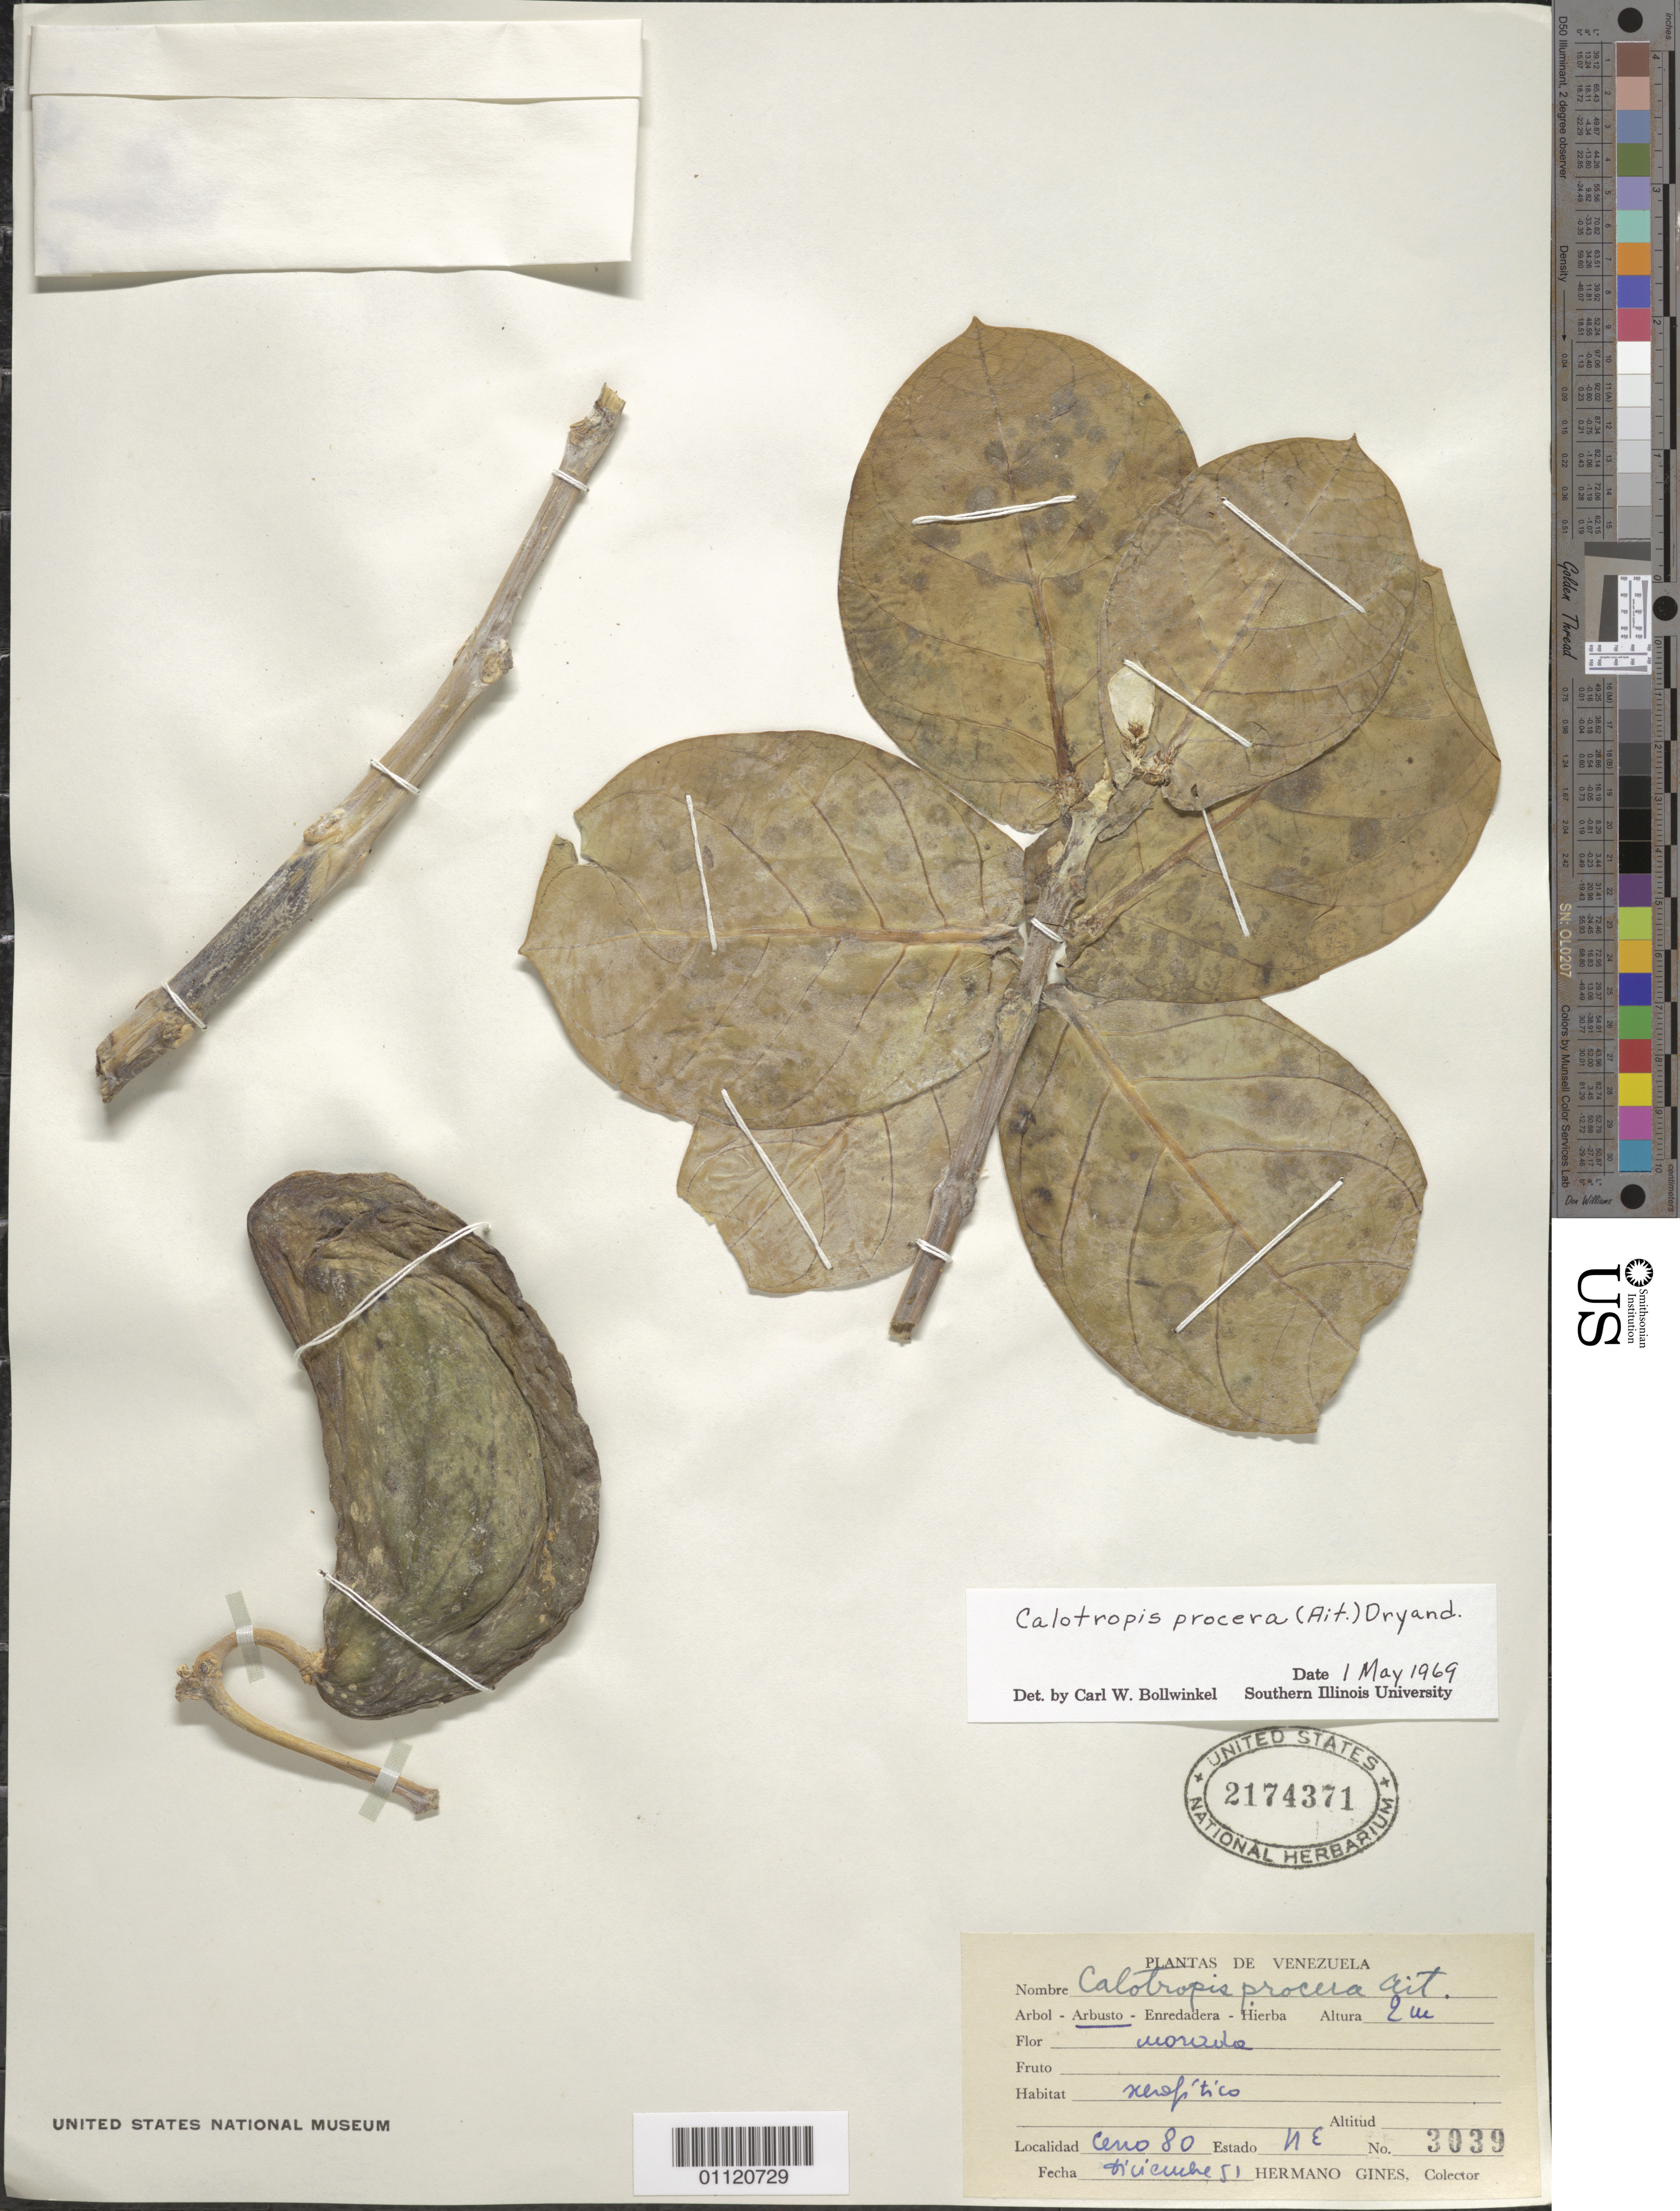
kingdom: Plantae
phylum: Tracheophyta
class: Magnoliopsida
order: Gentianales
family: Apocynaceae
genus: Calotropis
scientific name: Calotropis procera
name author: (Aiton) W.T. Aiton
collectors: Bro. Gines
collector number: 3039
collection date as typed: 01 Dec 1951 to 31 Dec 1951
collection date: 1951-12-01/1951-12-31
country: Venezuela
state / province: Nueva Esparta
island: Margarita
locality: Cerro 80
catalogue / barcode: US 2174371